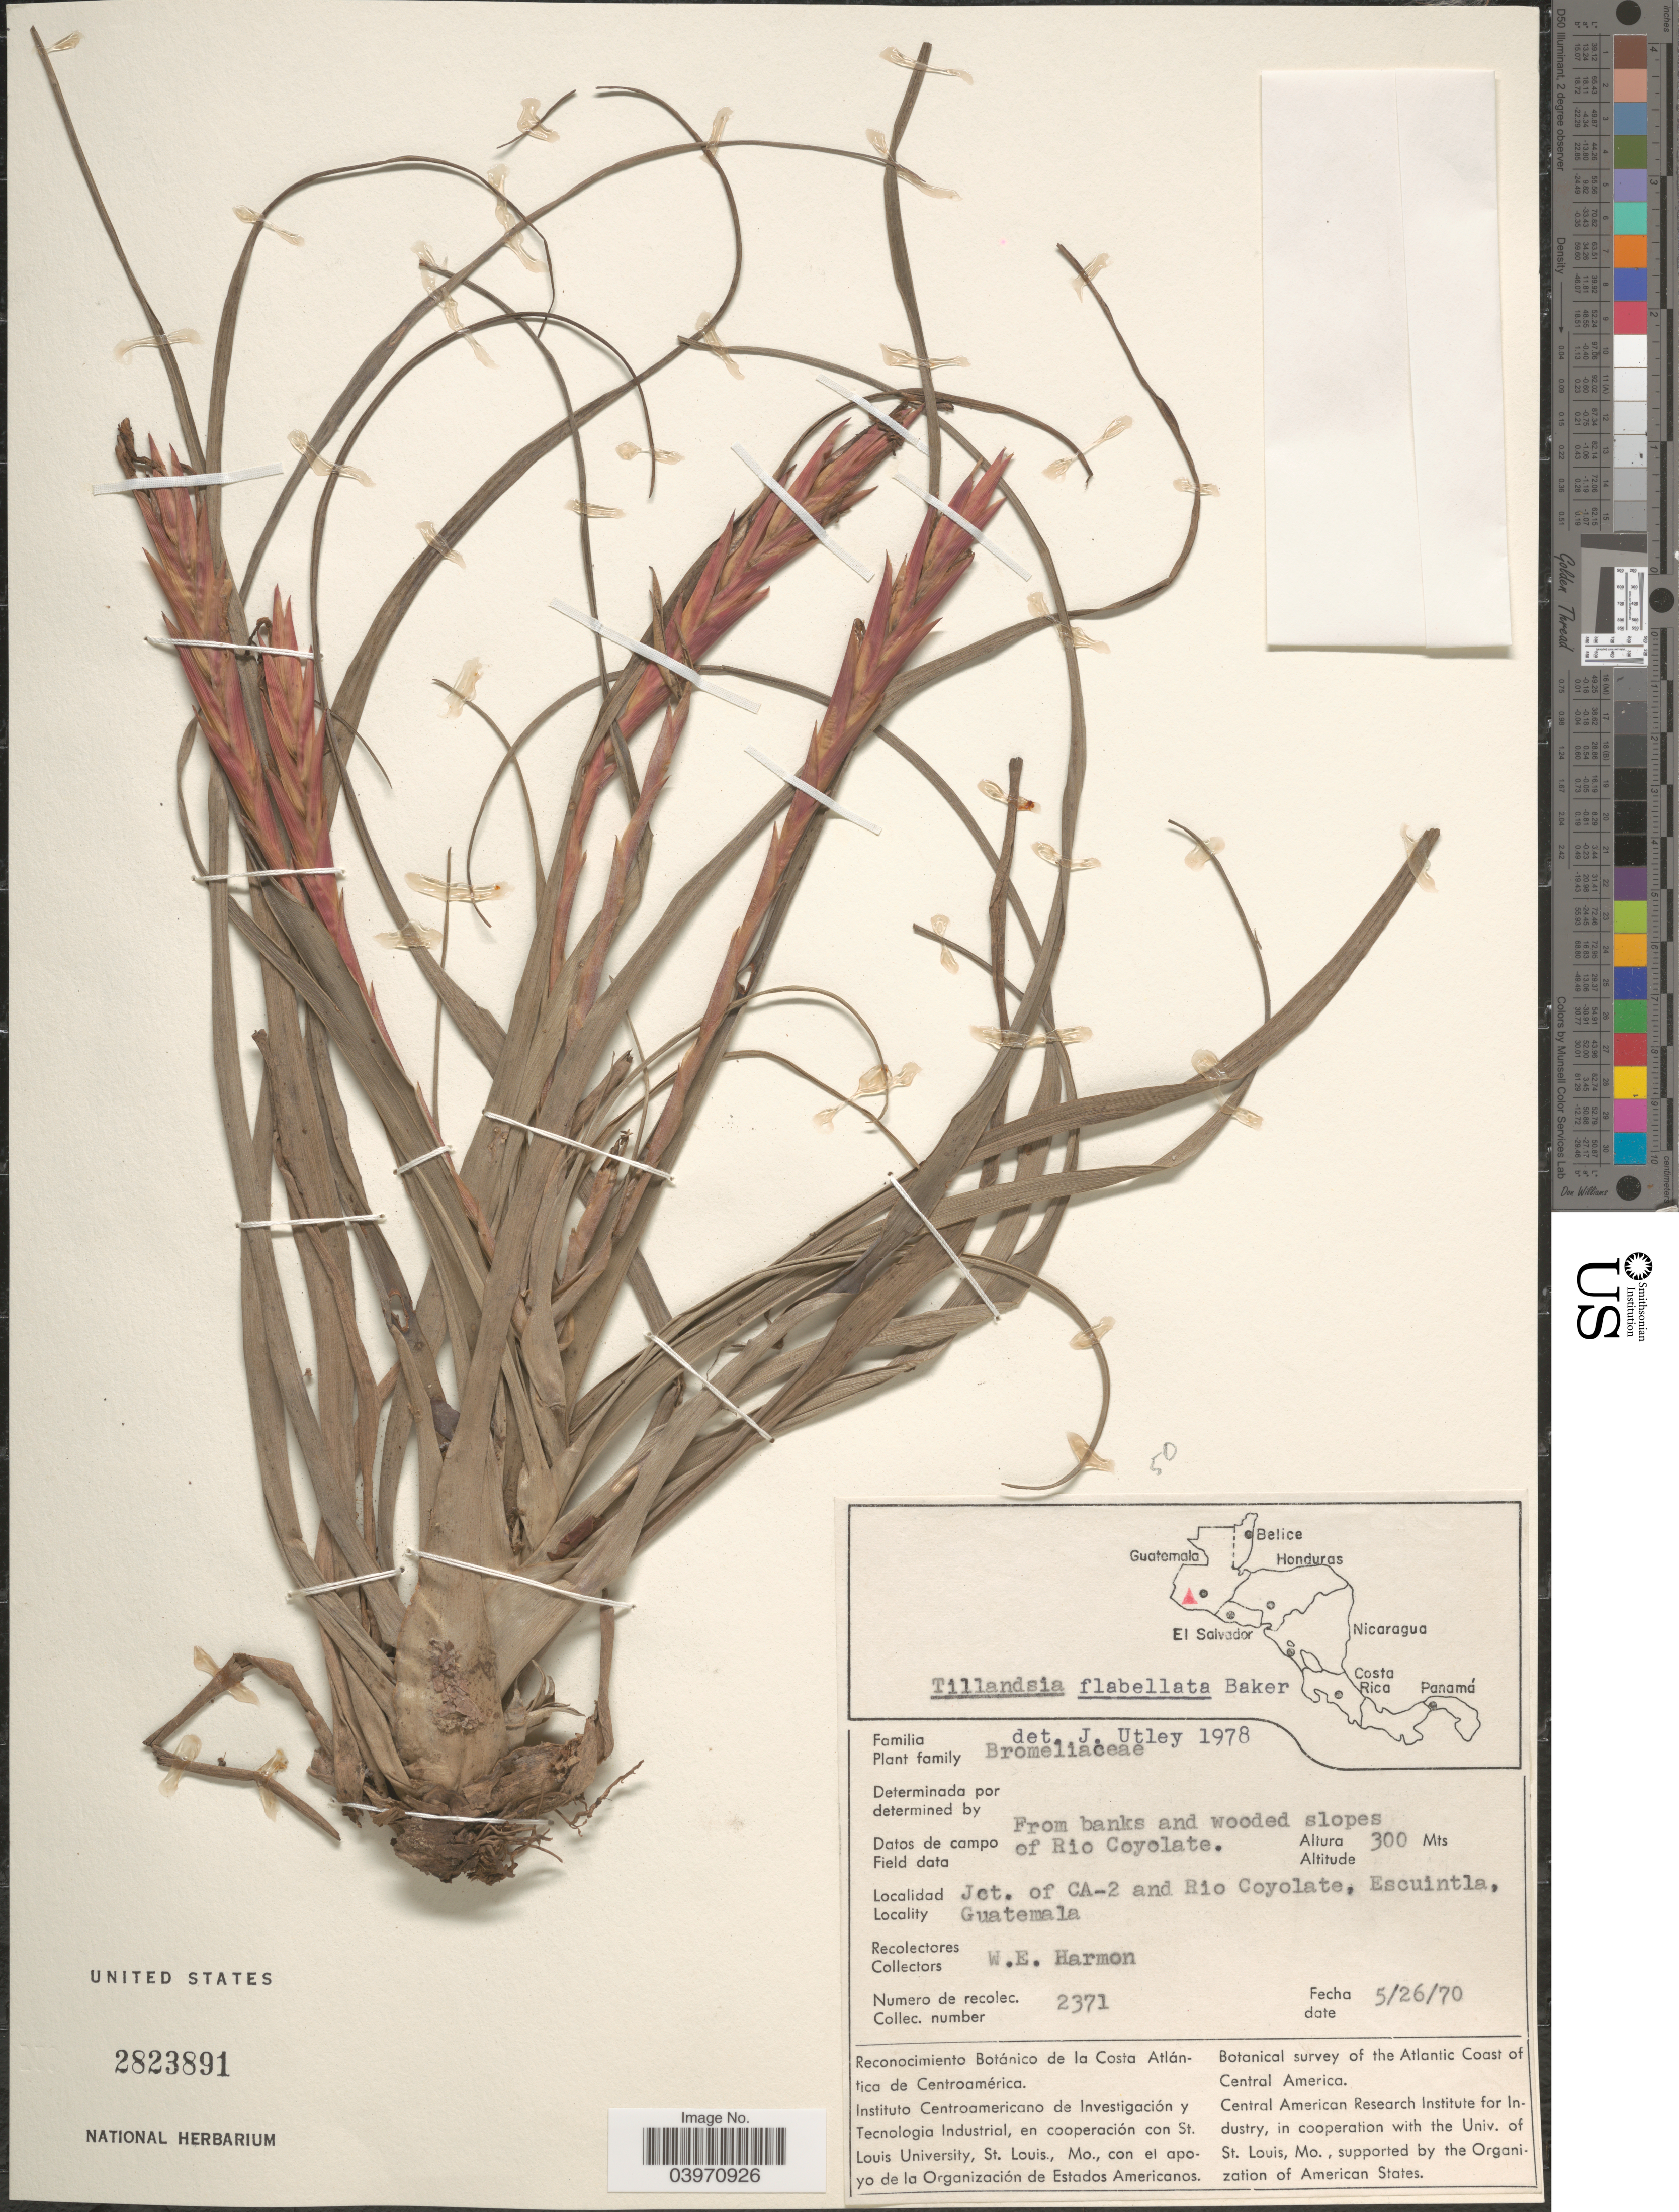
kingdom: Plantae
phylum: Tracheophyta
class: Liliopsida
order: Poales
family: Bromeliaceae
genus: Tillandsia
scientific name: Tillandsia flabellata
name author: Baker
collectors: W. E. Harmon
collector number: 2371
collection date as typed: Transcribed d/m/y: 26/5/70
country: Guatemala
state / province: Escuintla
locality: From banks and wooded slopes or Rio Coyolate. Jct. of CA-2 and Rio Coyolate.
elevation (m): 300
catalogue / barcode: US 2823891